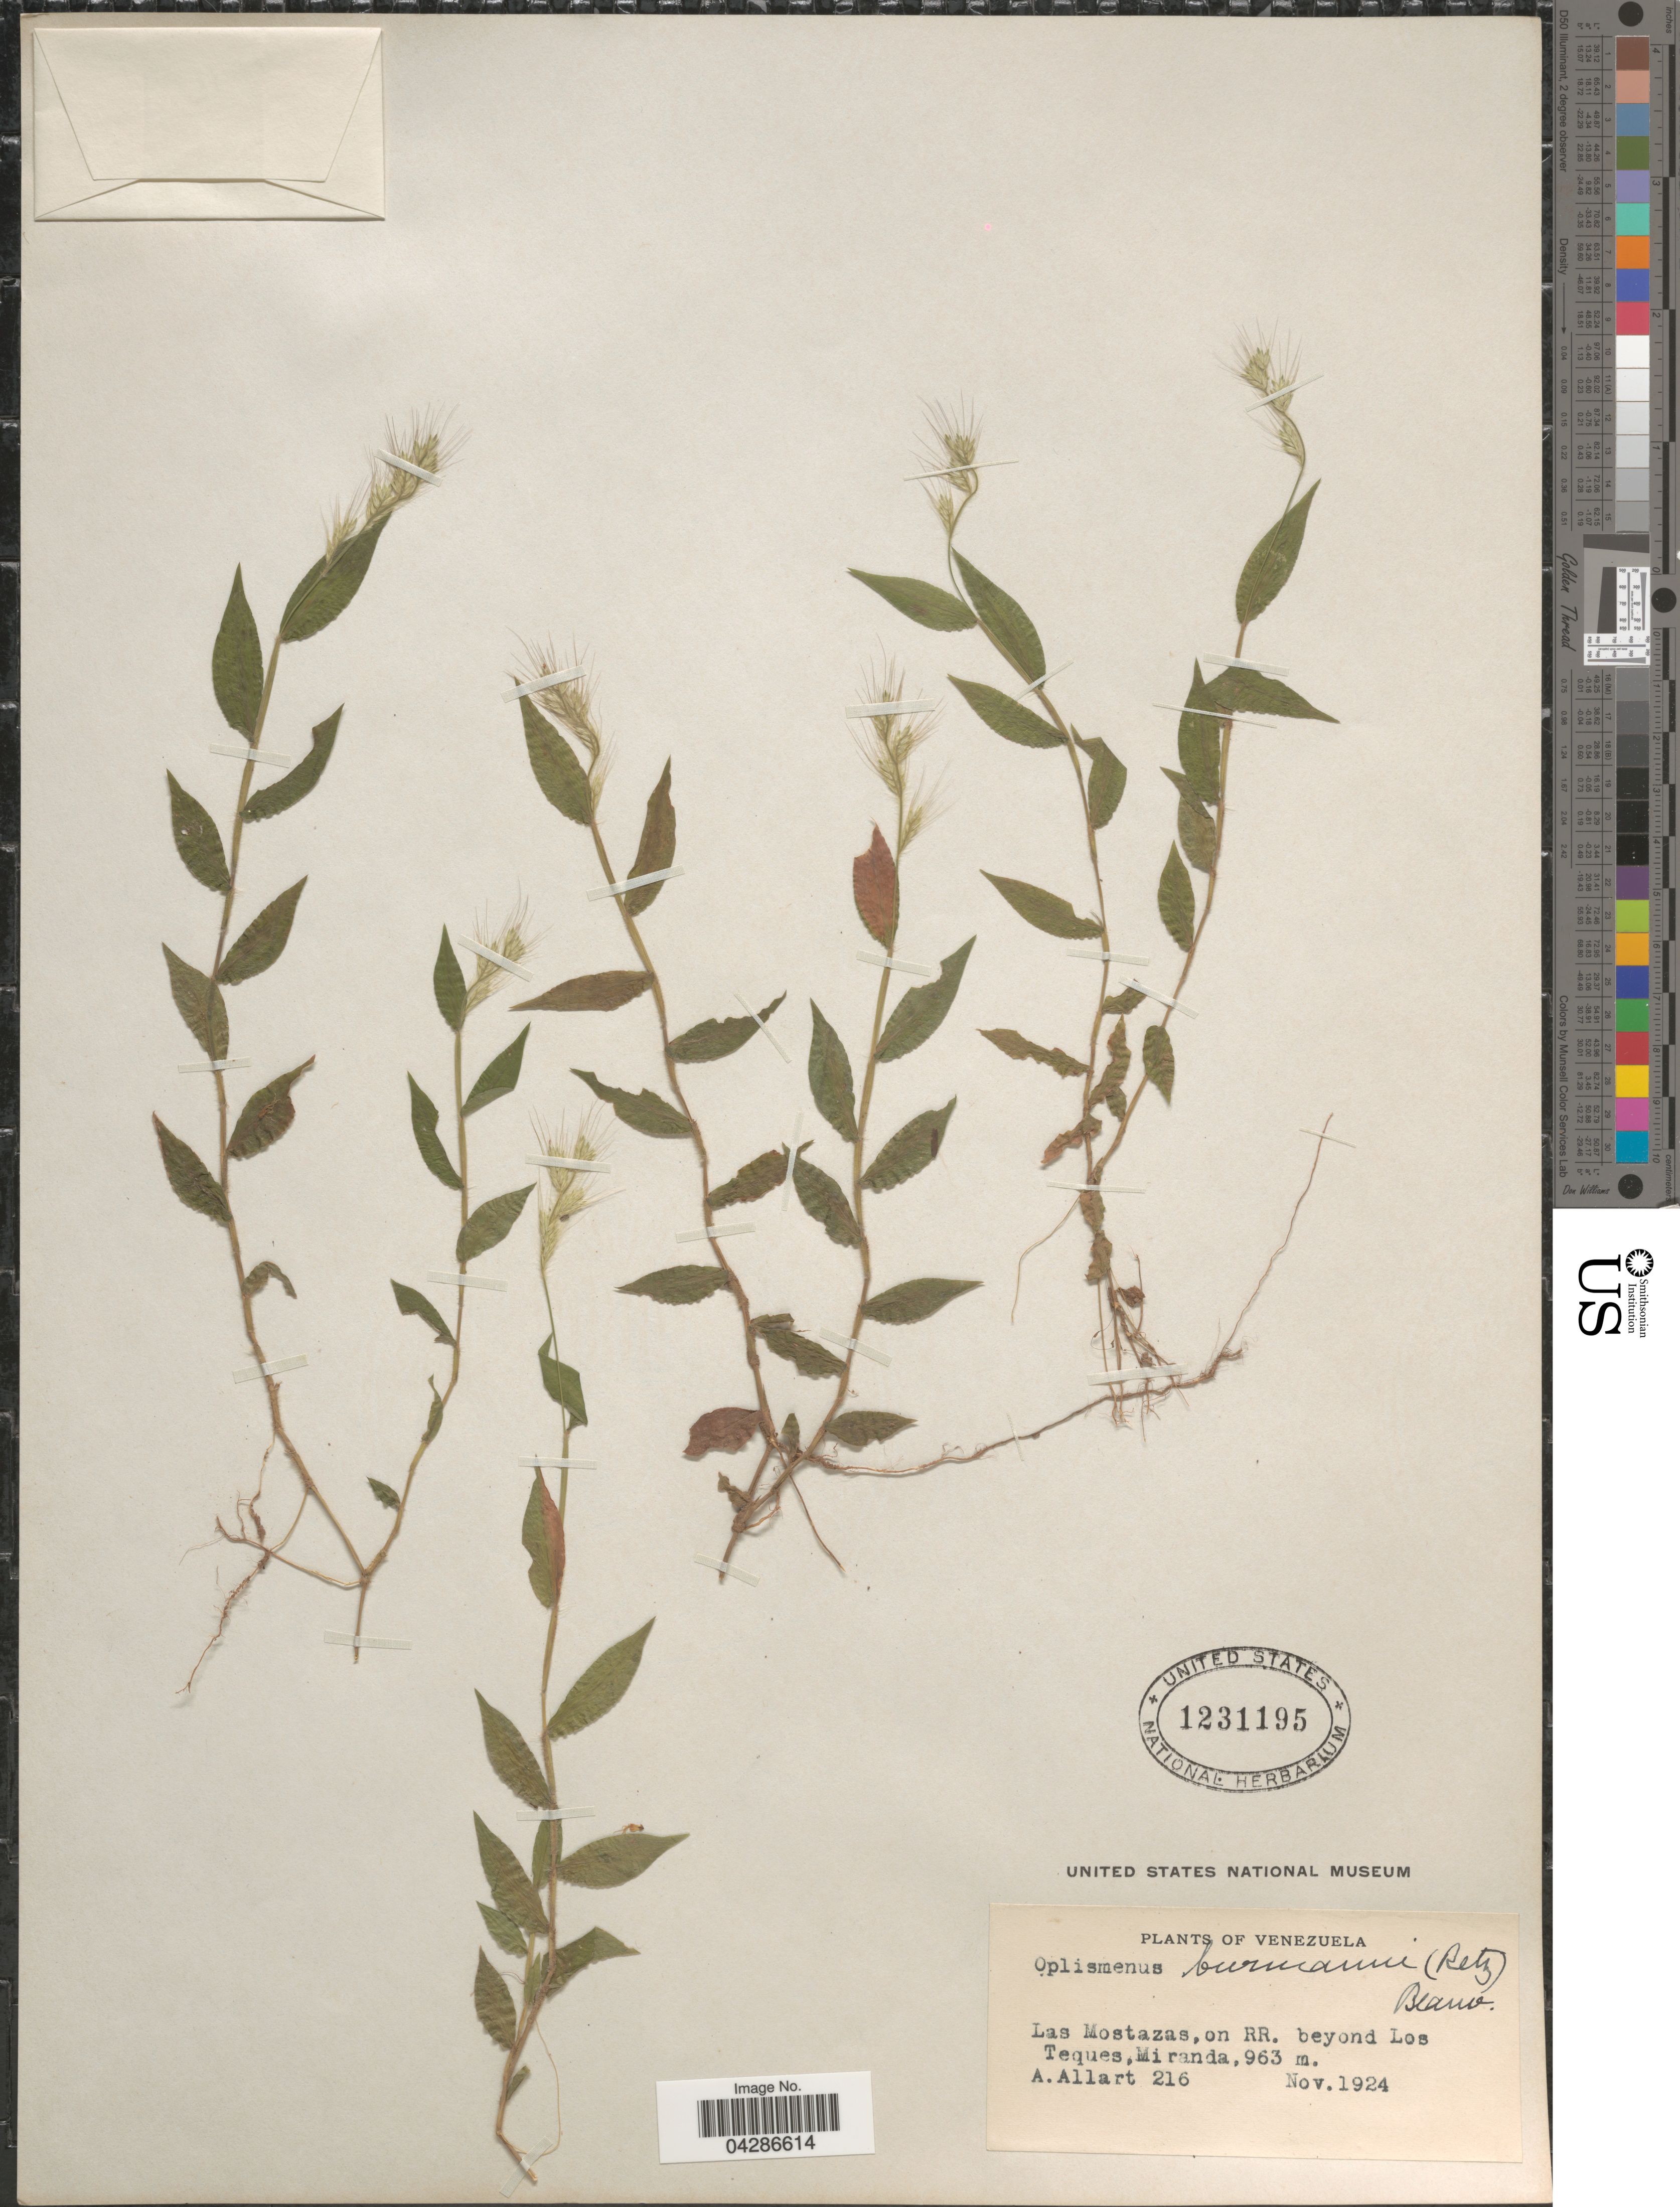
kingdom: Plantae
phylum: Tracheophyta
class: Liliopsida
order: Poales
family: Poaceae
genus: Oplismenus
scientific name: Oplismenus burmannii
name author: (Retz.) P. Beauv.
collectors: A. Allart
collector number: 216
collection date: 1924-11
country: Venezuela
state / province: Miranda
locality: Las Mostazas, on RR. beyond Los Teques.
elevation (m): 963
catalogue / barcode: US 1231195